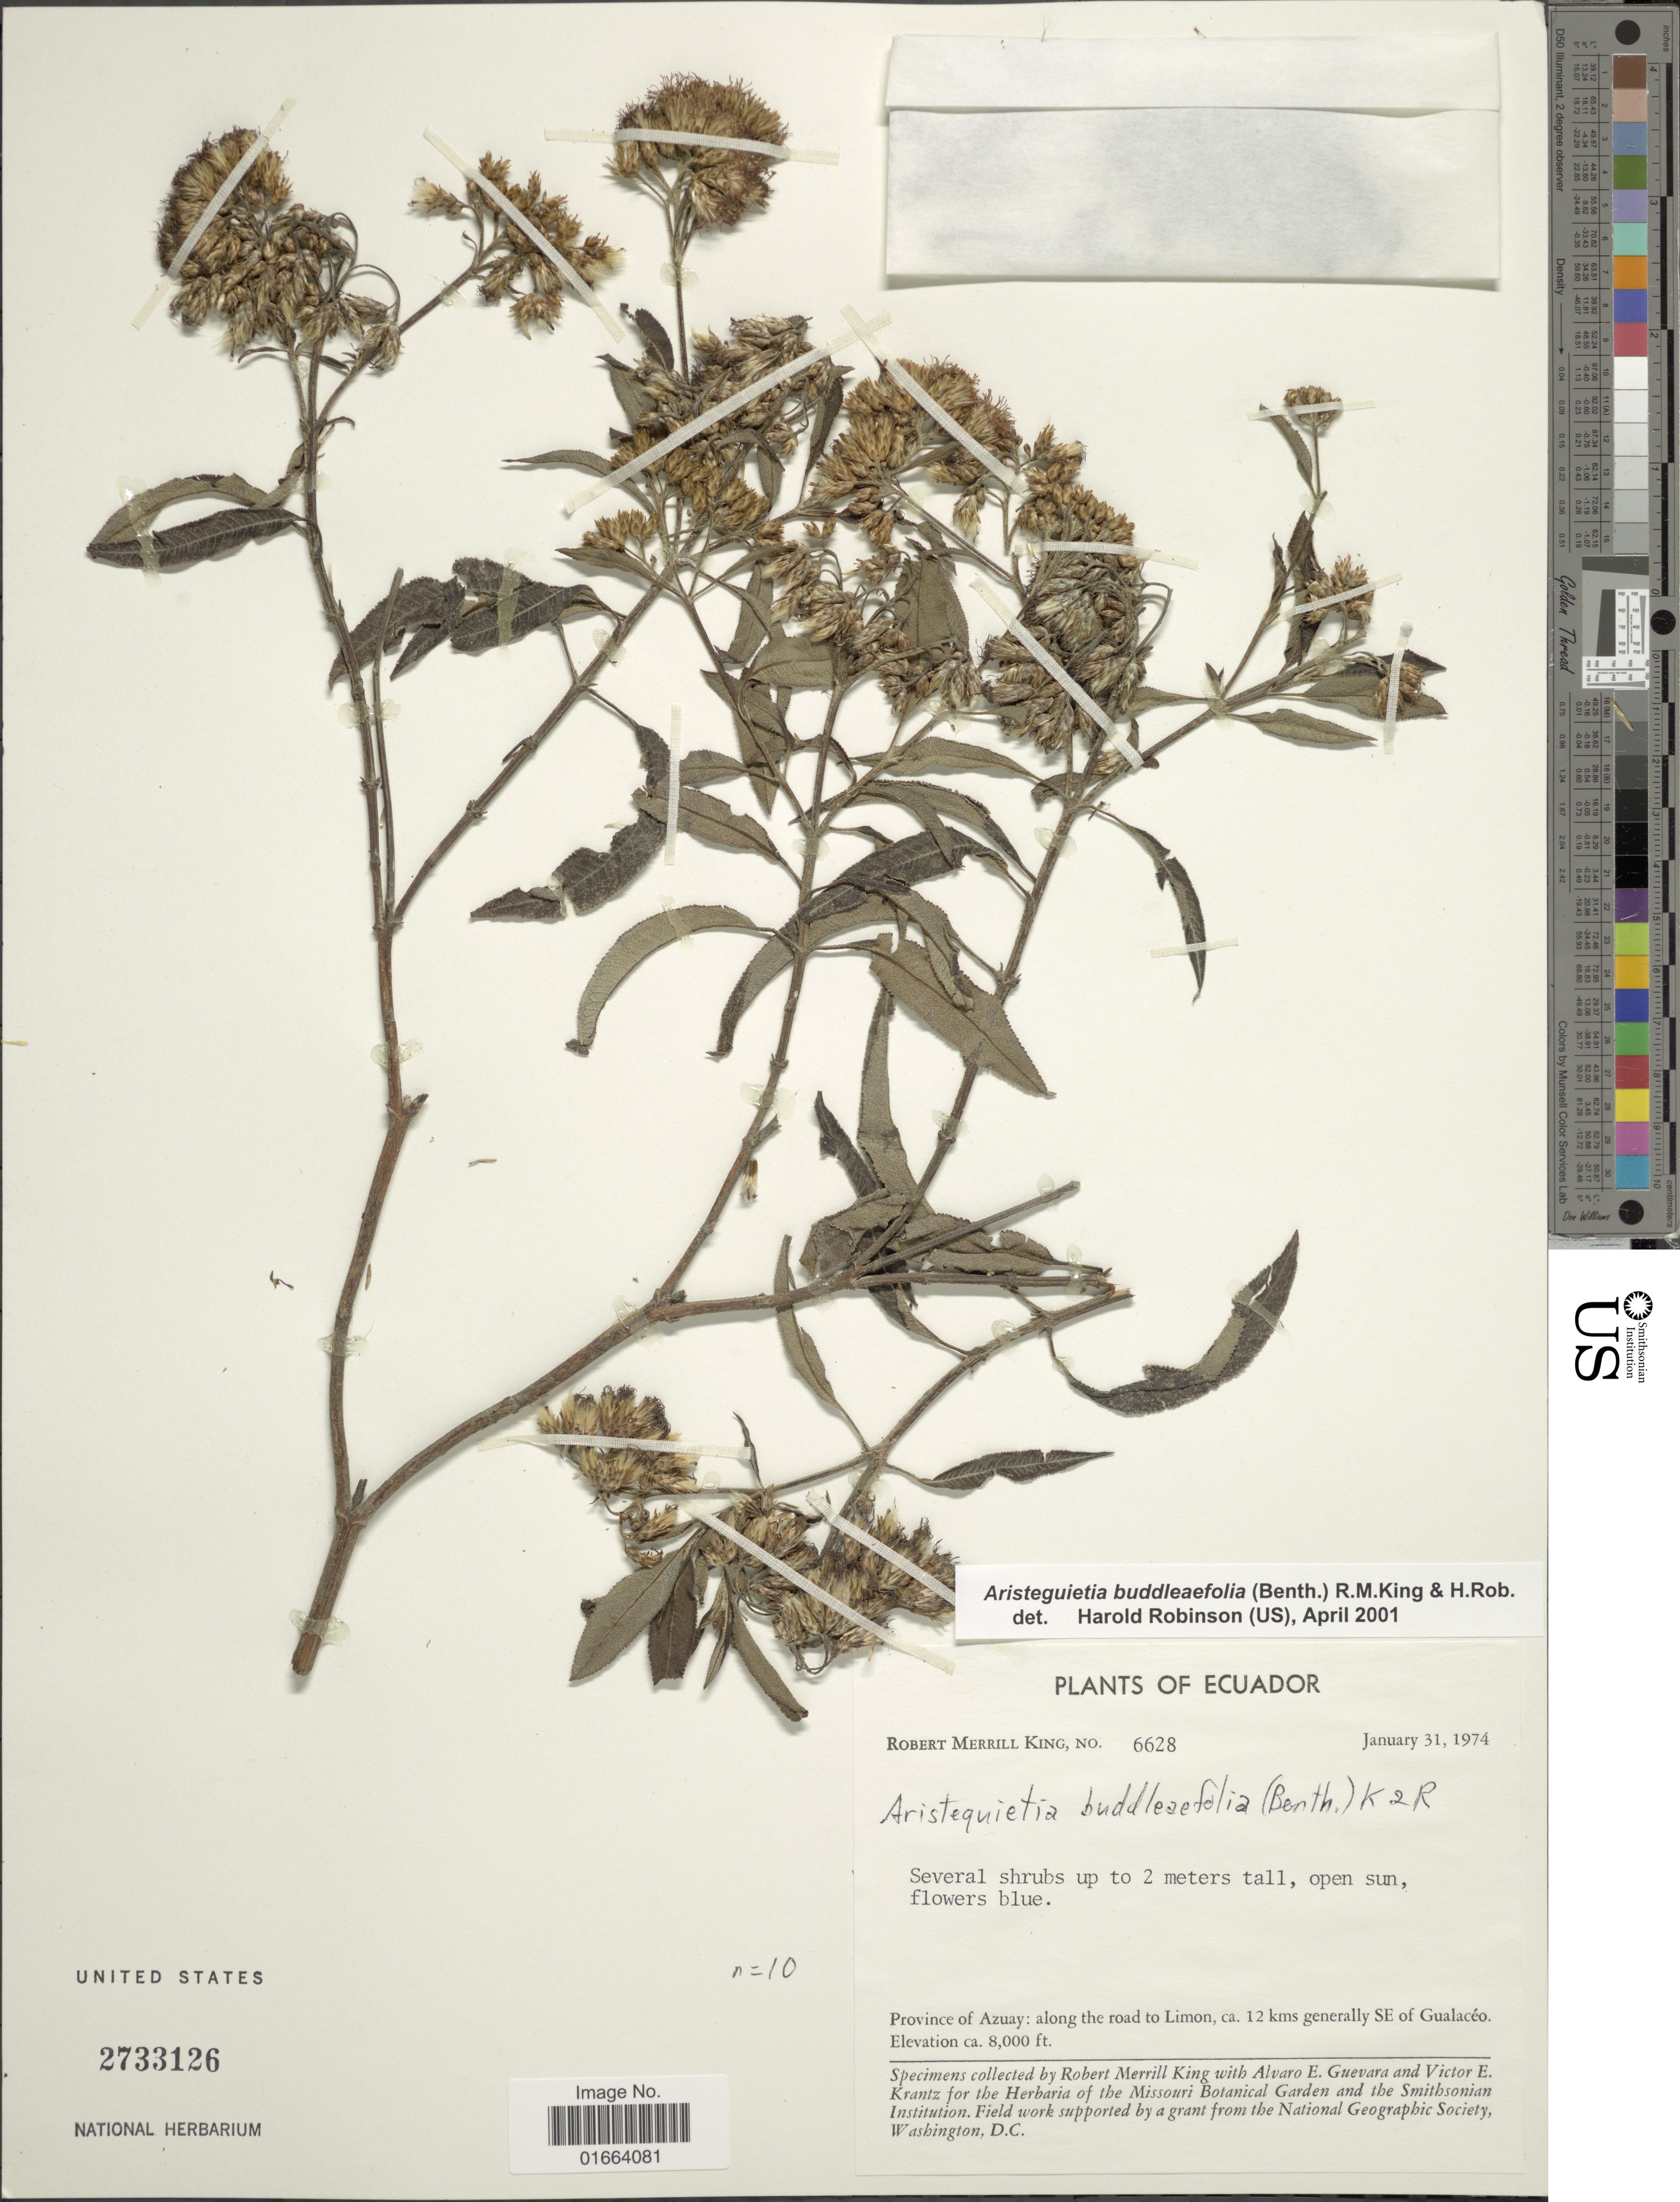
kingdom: Plantae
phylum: Tracheophyta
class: Magnoliopsida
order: Asterales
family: Asteraceae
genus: Aristeguietia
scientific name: Aristeguietia buddleaefolia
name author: (Benth.) R.M. King & H. Rob.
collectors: R. M. King, A. E. Guevara & V. Krantz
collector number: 6628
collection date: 1974-01-31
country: Ecuador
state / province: Azuay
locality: Along the road to Limon, ca. 12 kms generally SE of Gualacéo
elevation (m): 2438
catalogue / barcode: US 2733126